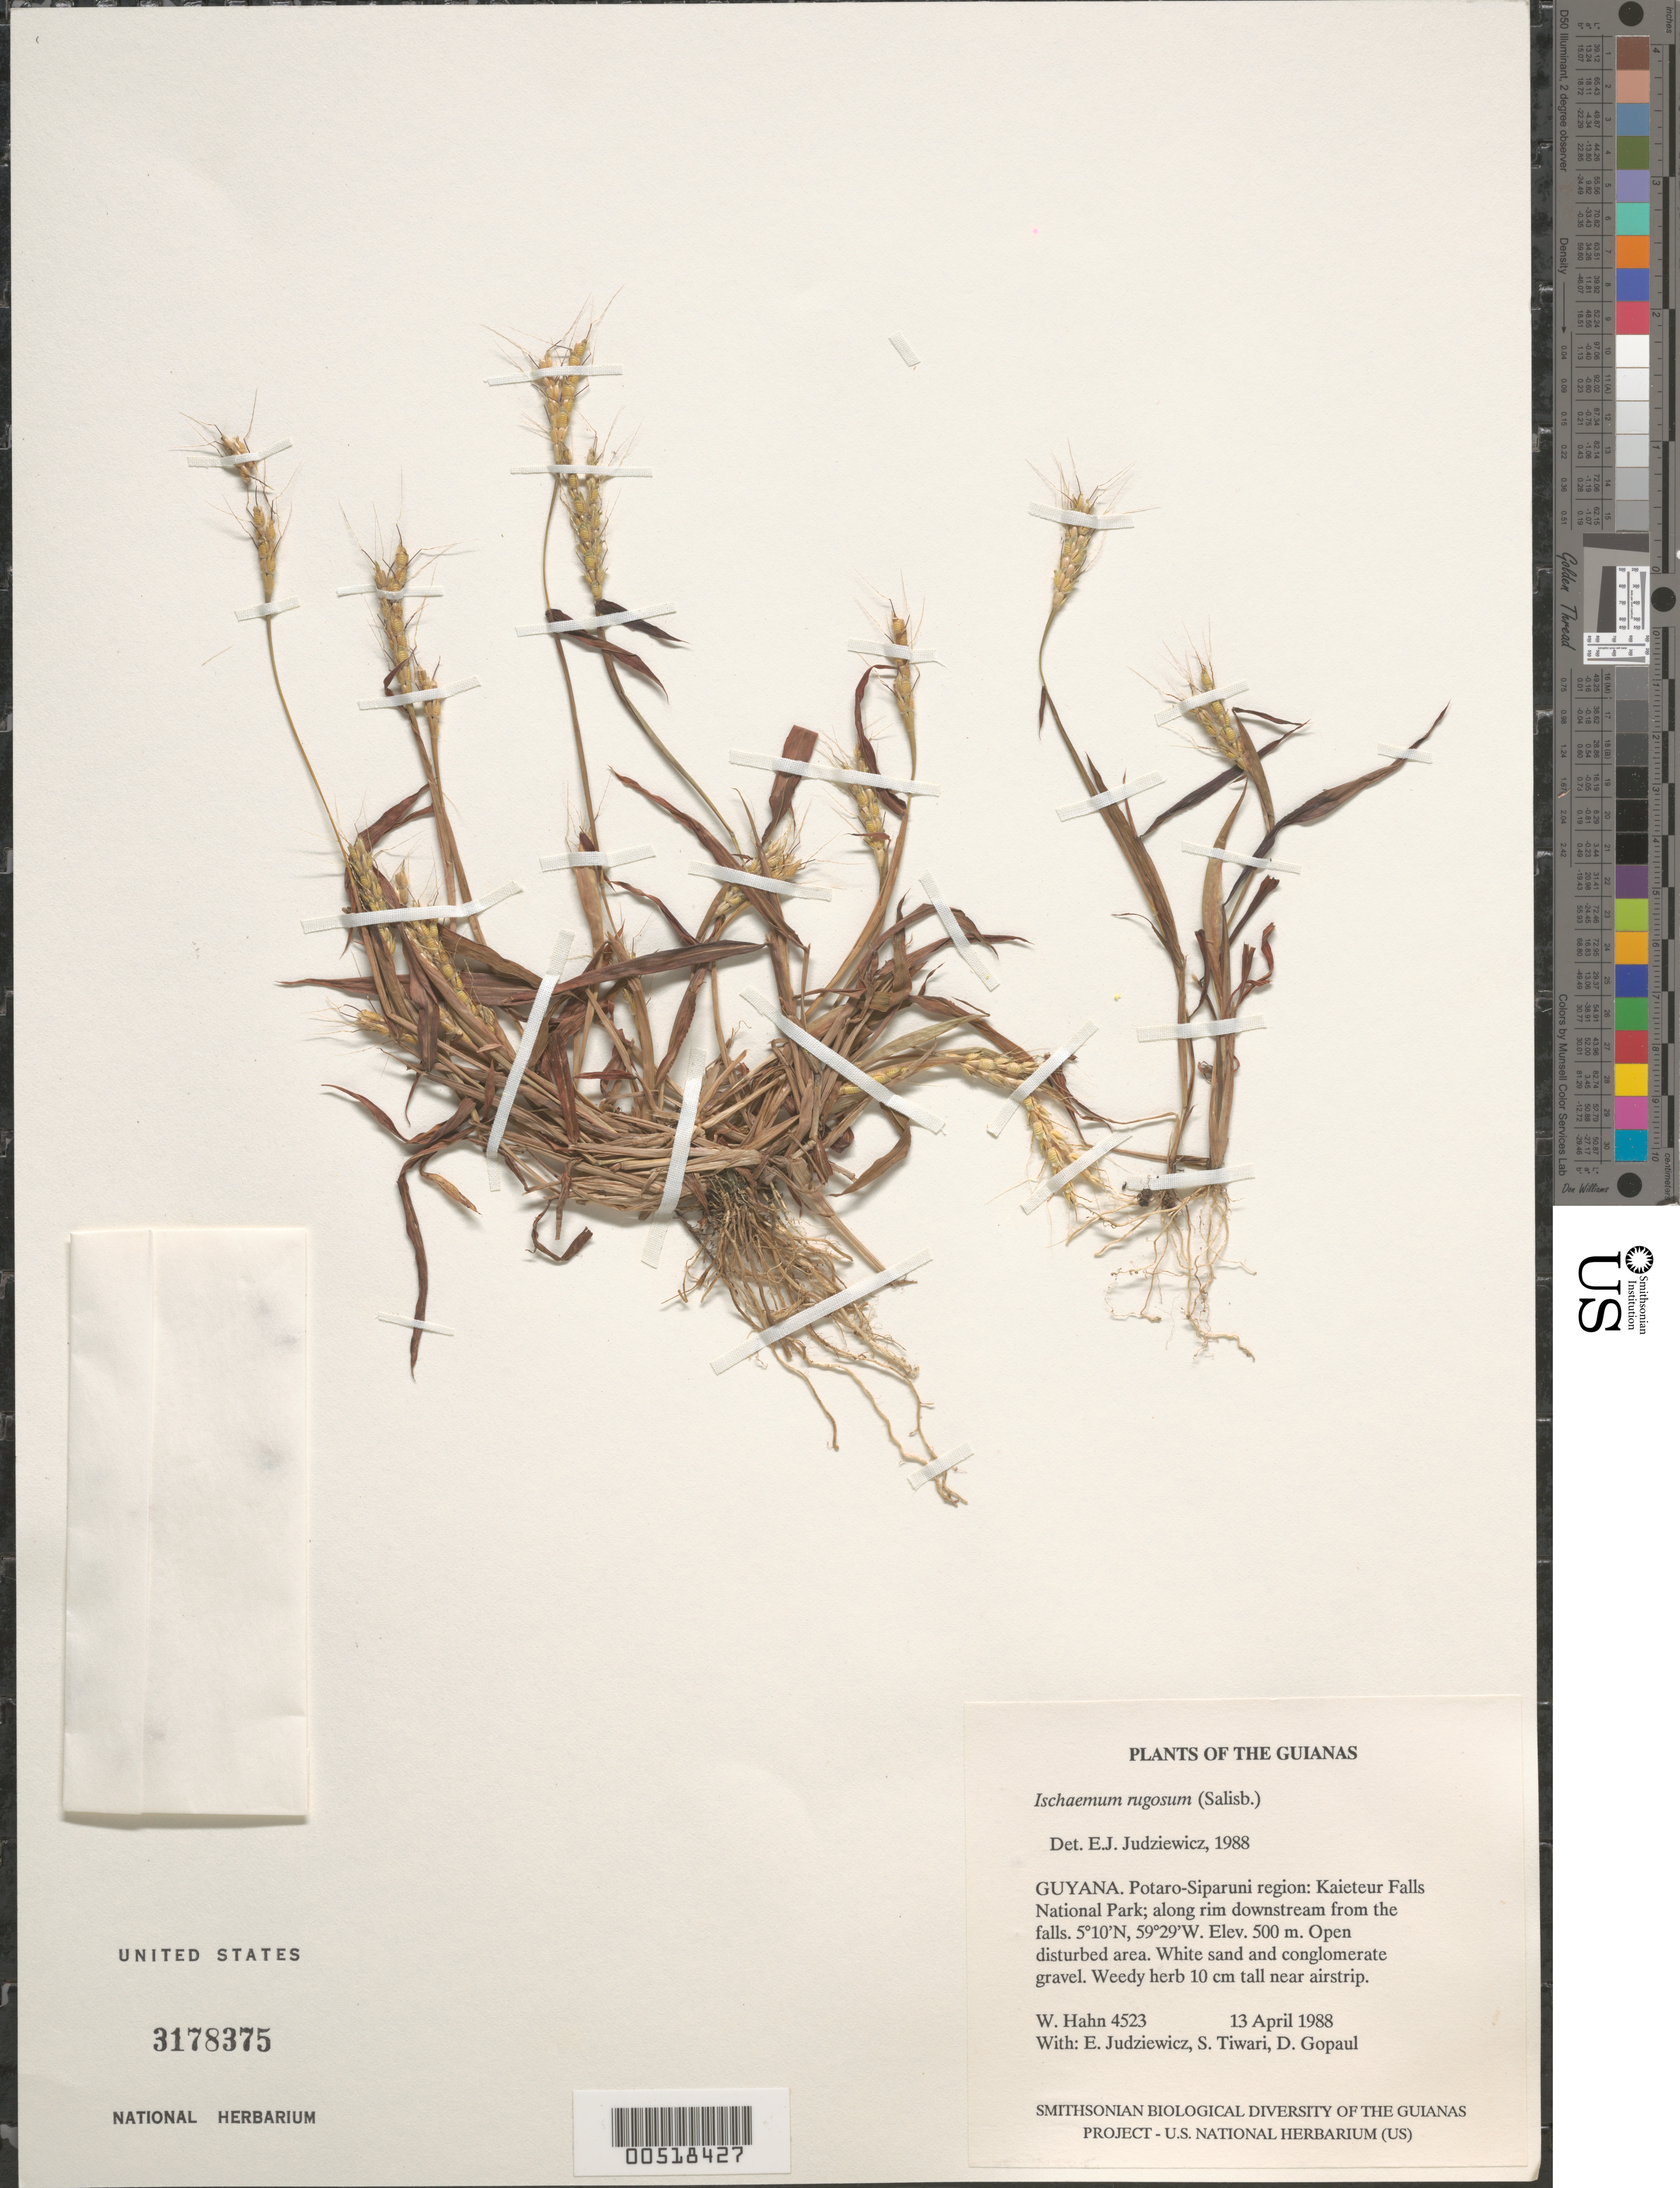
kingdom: Plantae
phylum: Tracheophyta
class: Liliopsida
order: Poales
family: Poaceae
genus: Ischaemum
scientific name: Ischaemum rugosum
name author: Salisb.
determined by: Judziewicz, E. J.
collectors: W. Hahn, E. J. Judziewicz, S. Tiwari & D. Gopaul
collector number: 4523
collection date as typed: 13 April 1988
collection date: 1988-04-13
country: Guyana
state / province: Potaro-Siparuni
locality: Kaieteur Falls National Park; along rim downstream from the falls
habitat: Open disturbed area. White sand and conglomerate gravel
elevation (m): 500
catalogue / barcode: US 3178375